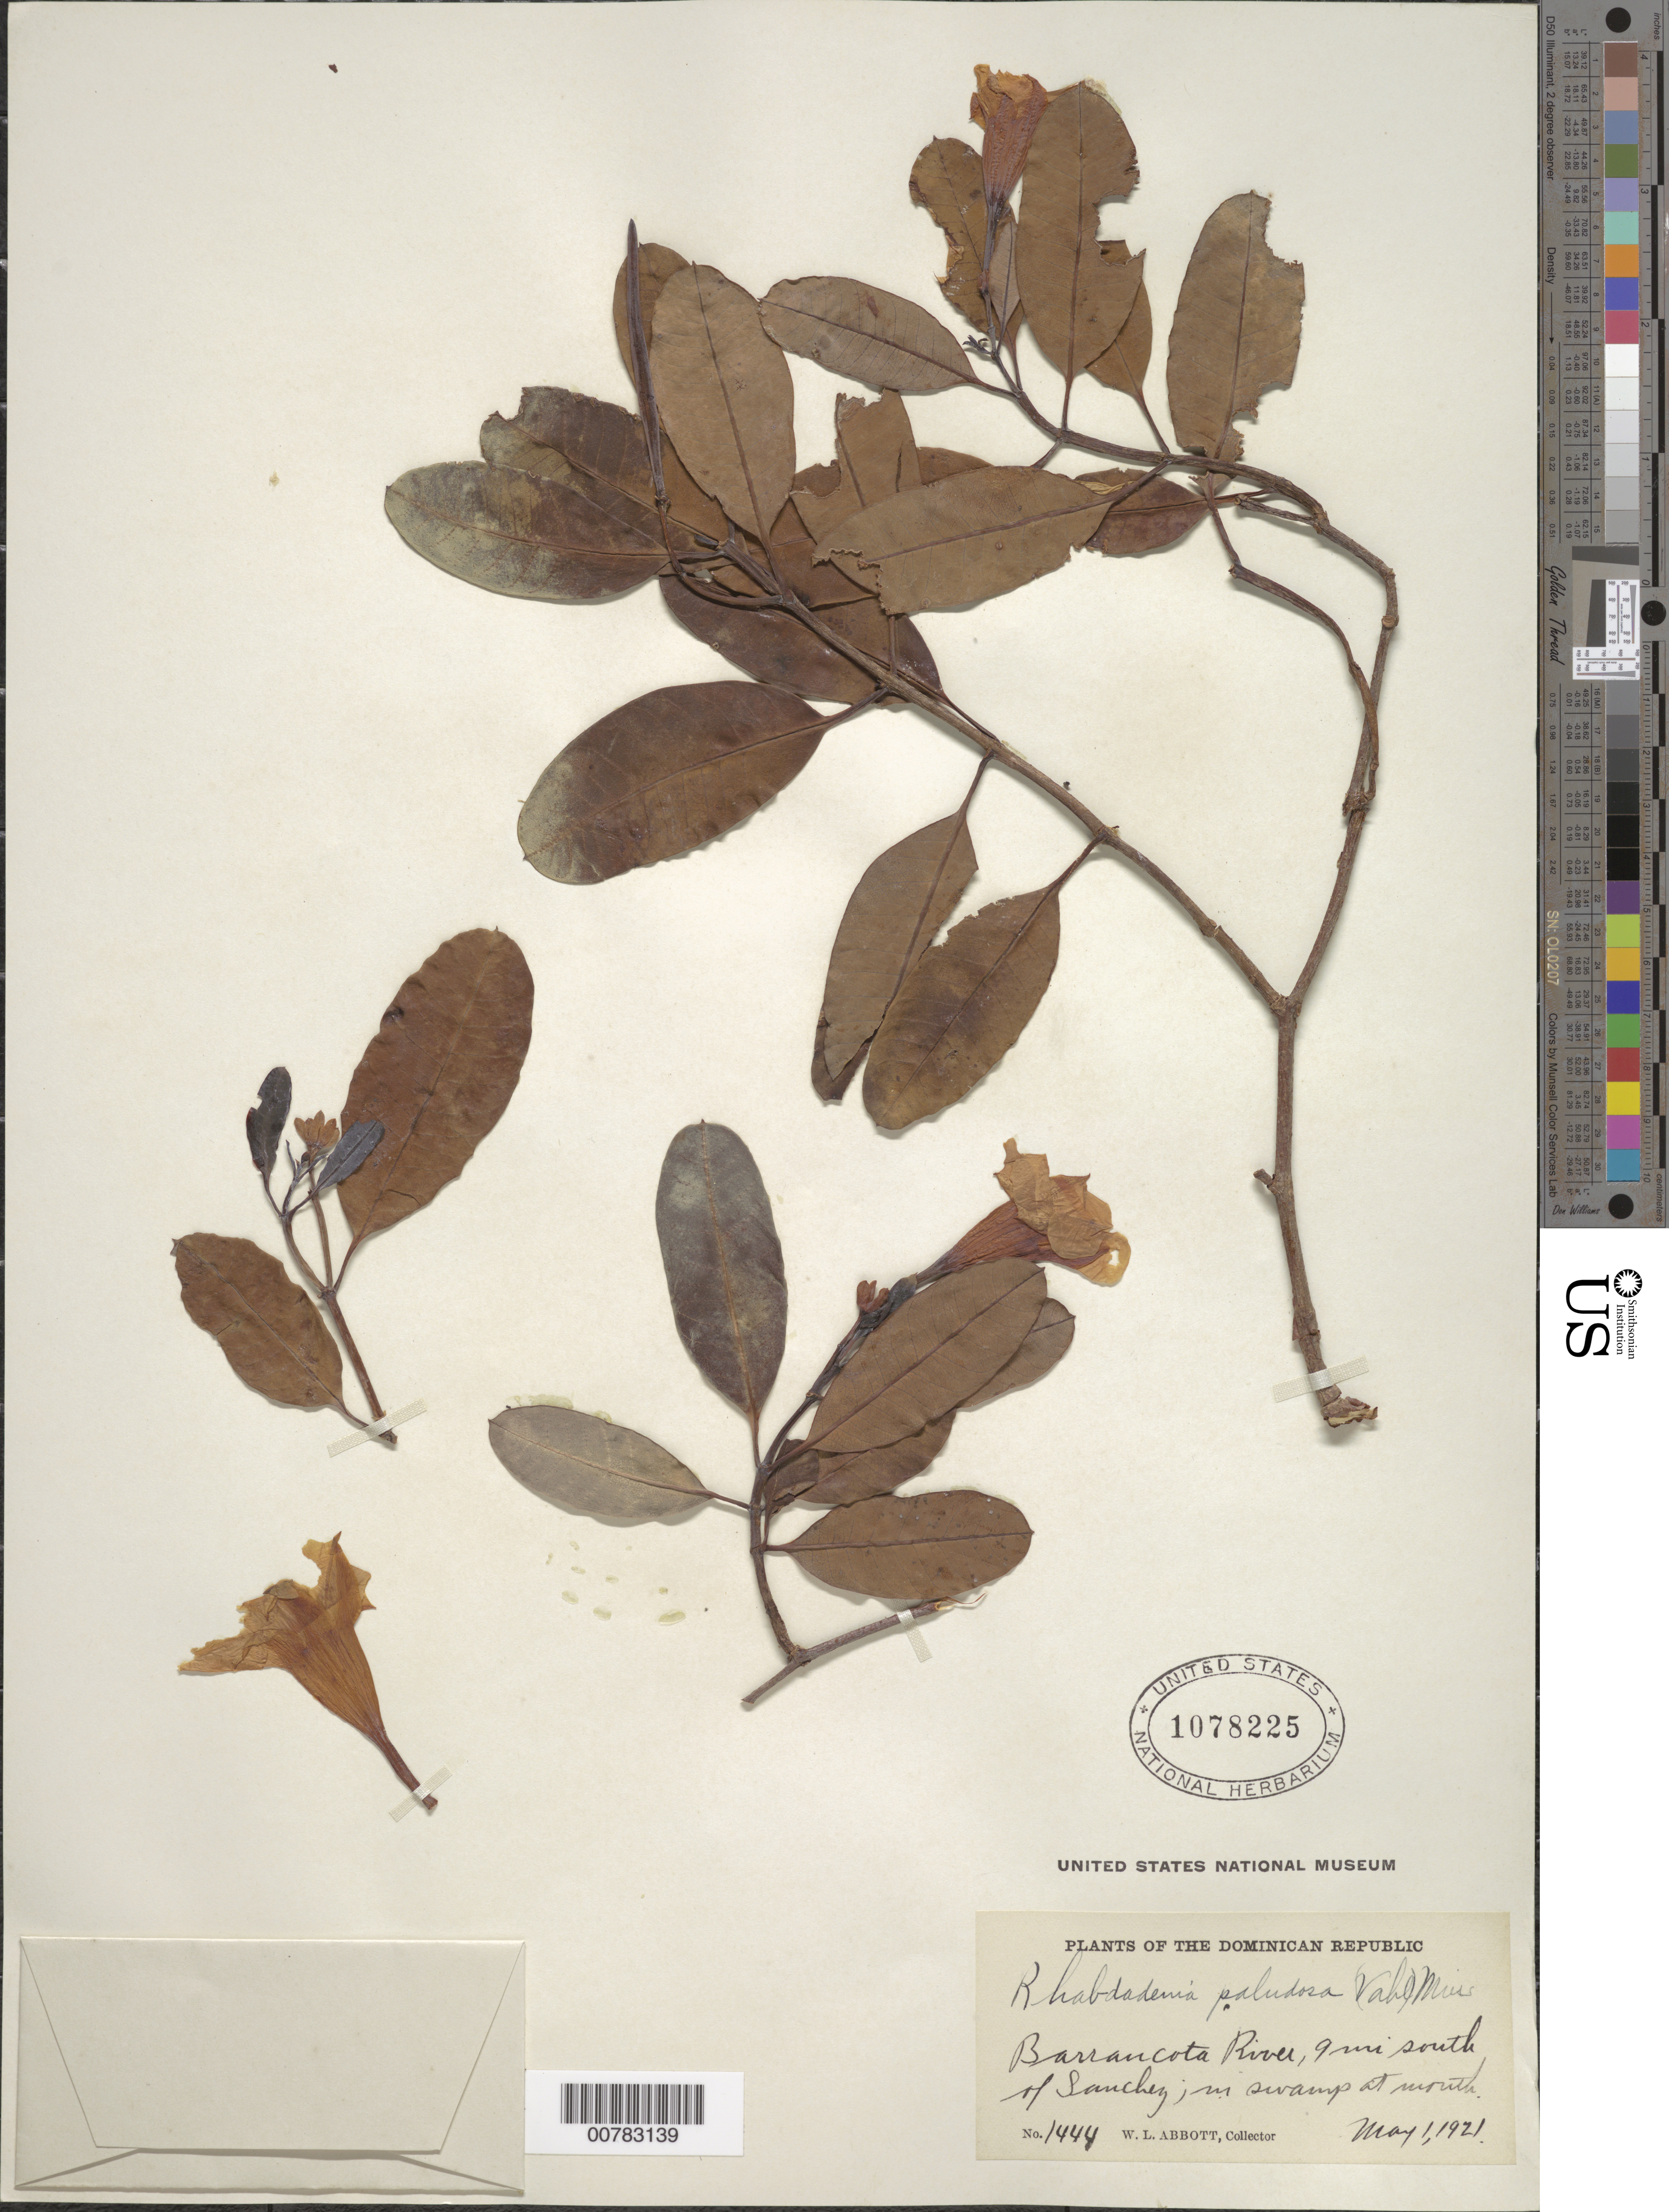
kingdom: Plantae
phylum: Tracheophyta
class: Magnoliopsida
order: Gentianales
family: Apocynaceae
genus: Rhabdadenia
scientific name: Rhabdadenia biflora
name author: (Jacq.) Müll. Arg.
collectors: W. L. Abbott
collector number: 1444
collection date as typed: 01 May 1910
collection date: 1910-05-01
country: Dominican Republic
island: Hispaniola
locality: Barrancota River, 9 miles south of Sánchez.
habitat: In swamp at mouth.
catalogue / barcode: US 1078225